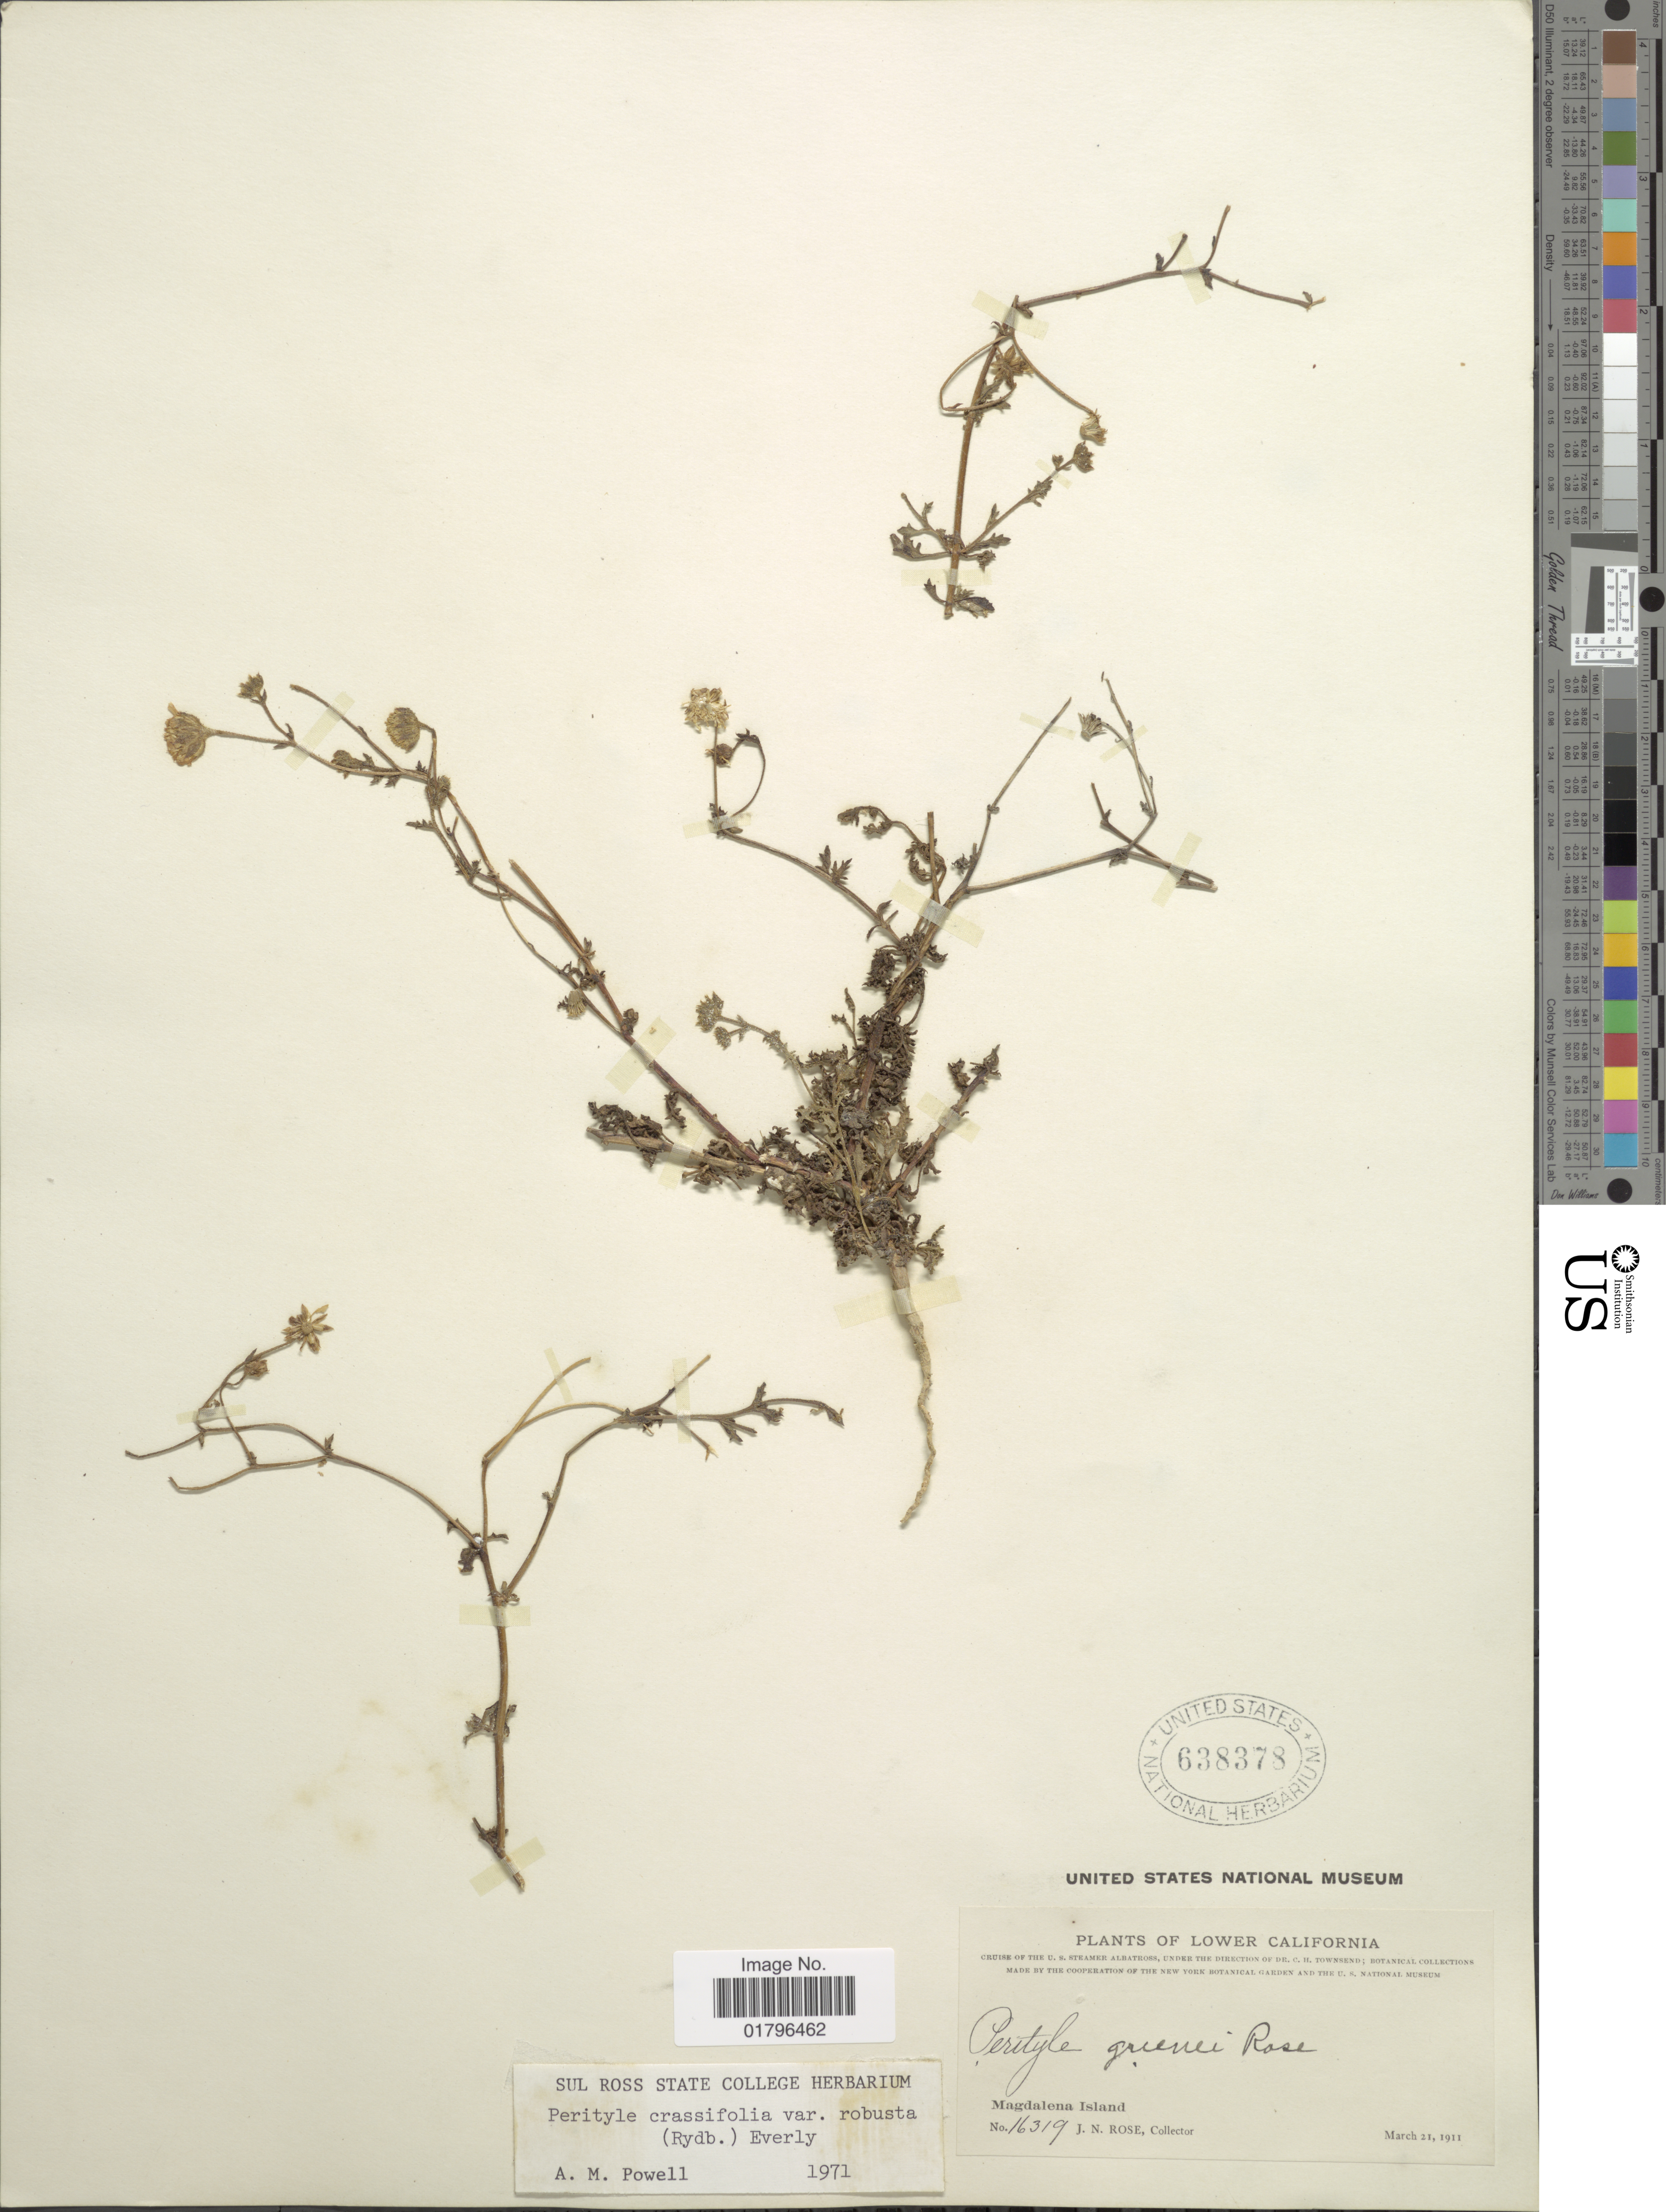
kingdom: Plantae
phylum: Tracheophyta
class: Magnoliopsida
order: Asterales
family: Asteraceae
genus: Perityle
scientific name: Perityle crassifolia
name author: Brandegee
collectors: J. N. Rose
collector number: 16319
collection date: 1911-03-21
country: Mexico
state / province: Baja California Sur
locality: Lower California.magdalena Island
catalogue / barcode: US 638378